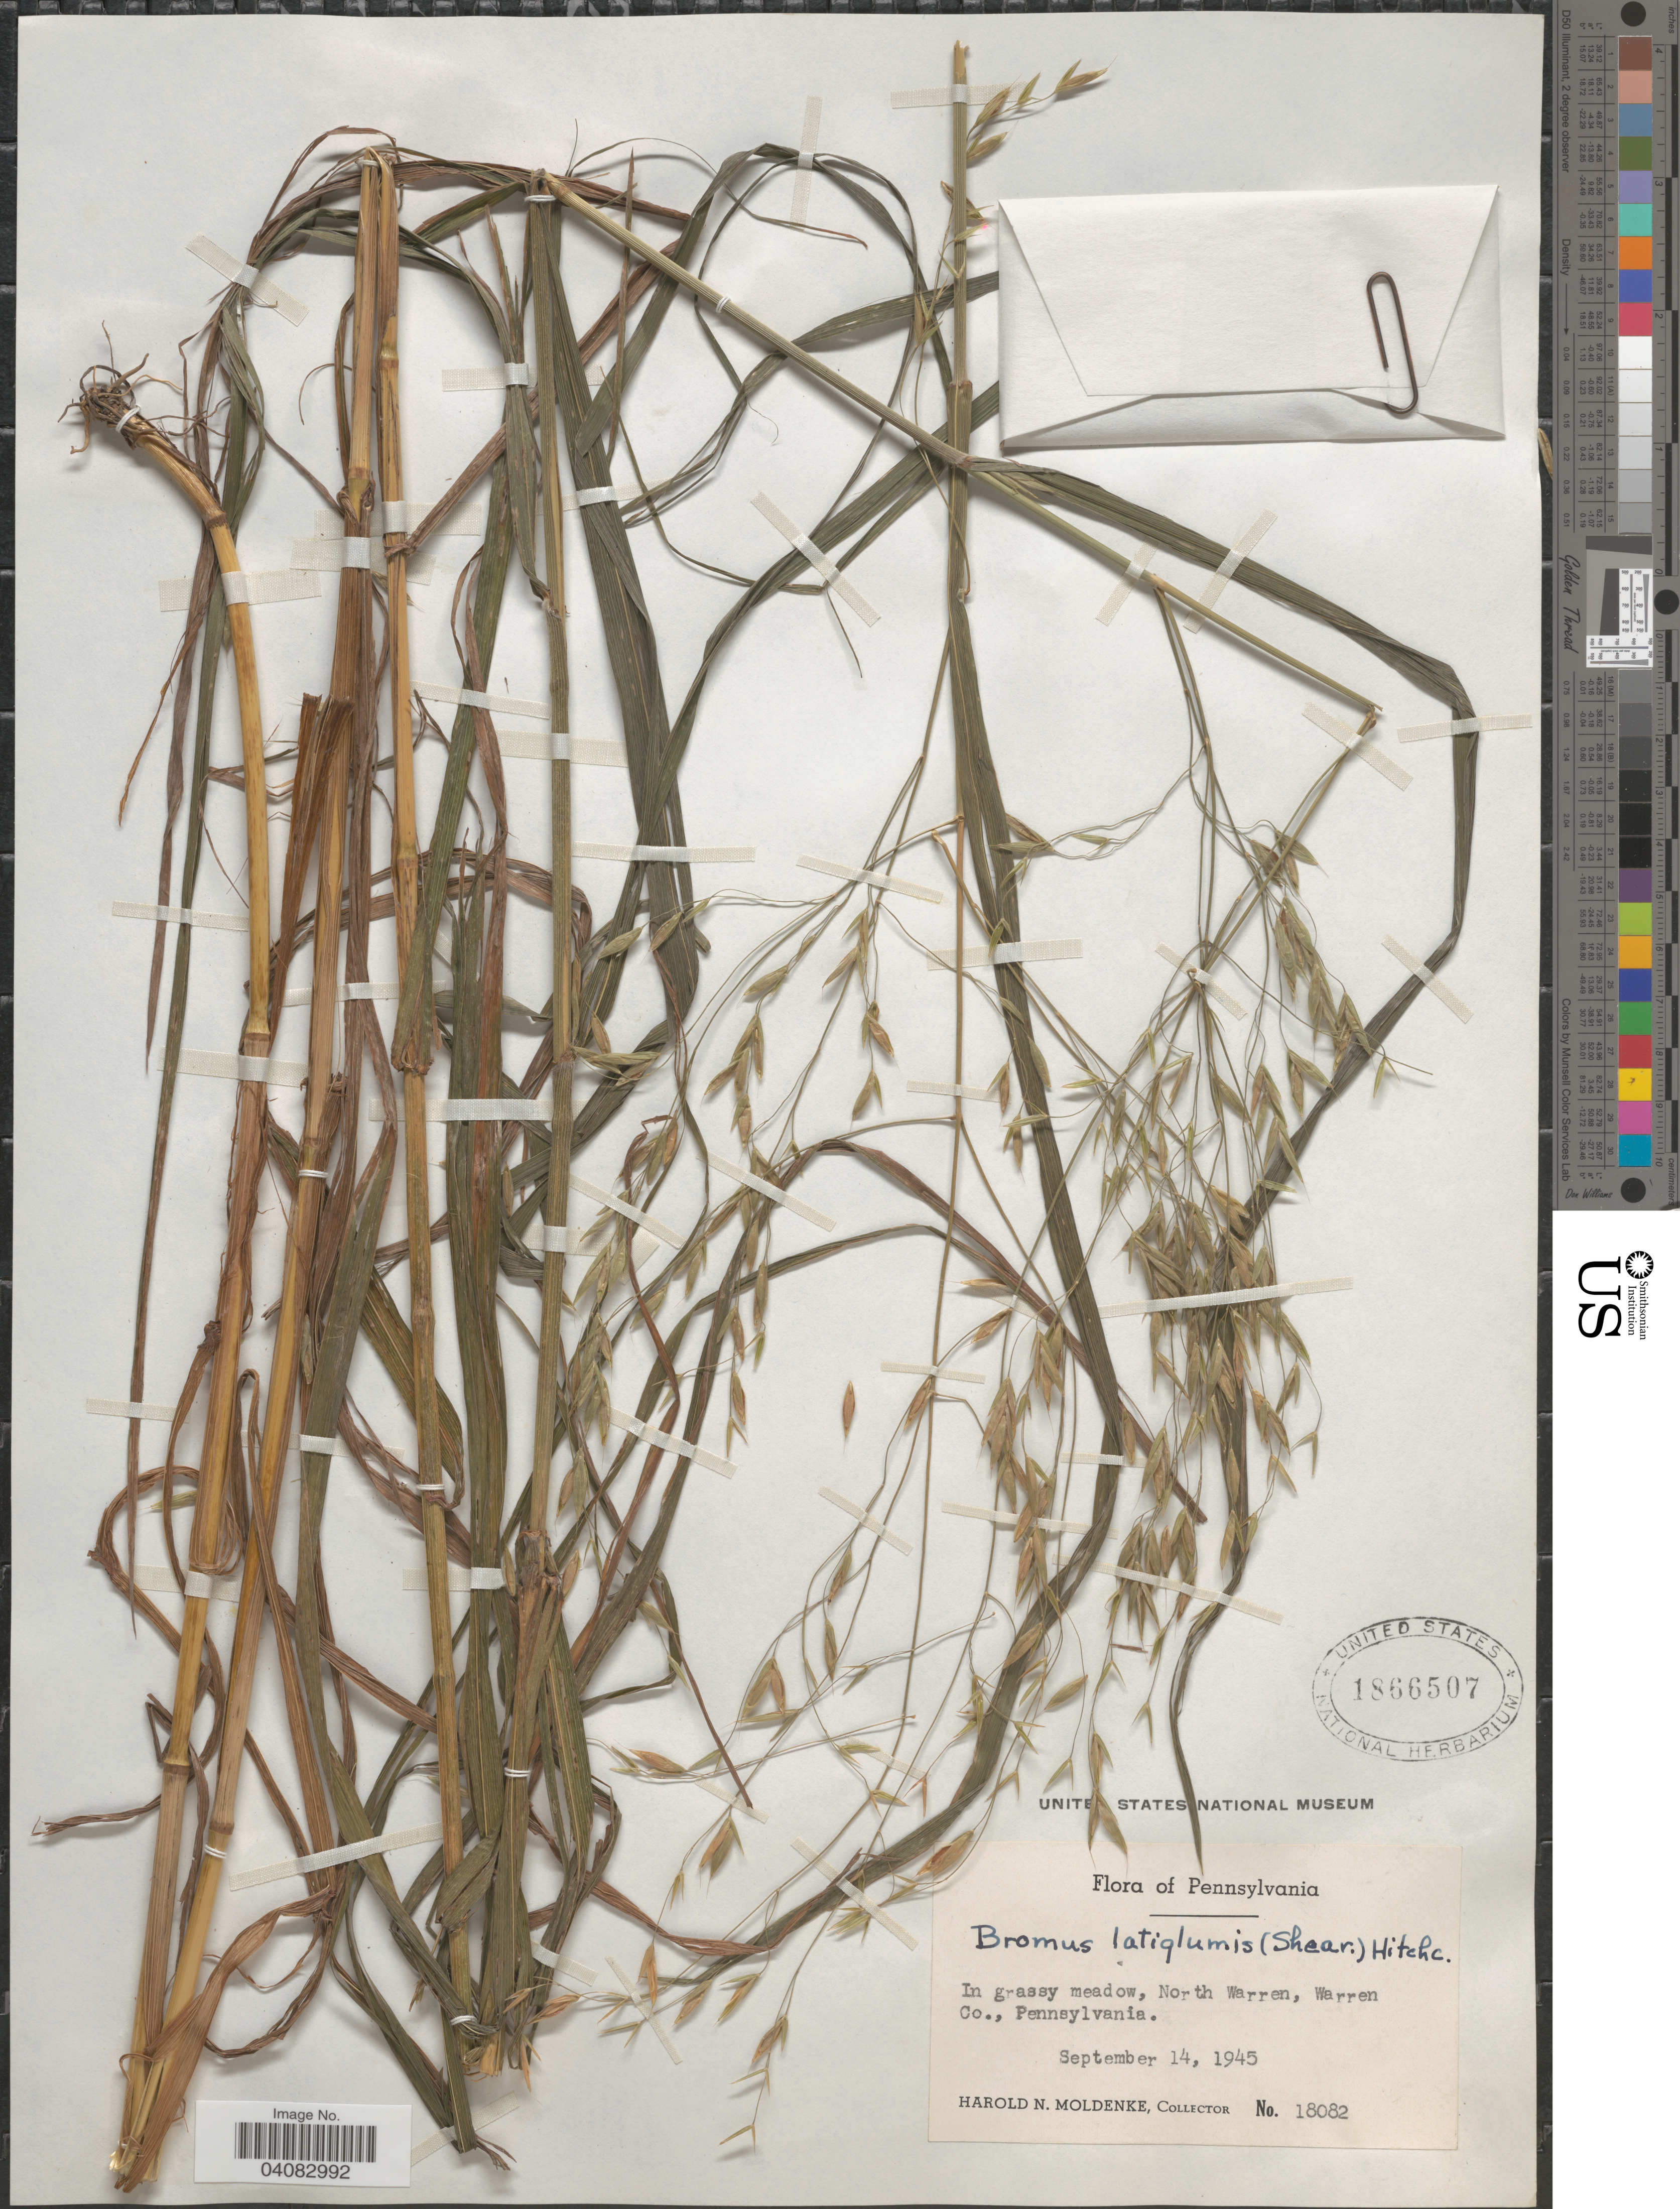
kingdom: Plantae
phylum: Tracheophyta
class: Liliopsida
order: Poales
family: Poaceae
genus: Bromus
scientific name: Bromus latiglumis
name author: (Scribn. ex Shear) Hitchc.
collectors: H. N. Moldenke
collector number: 18082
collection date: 1945-09-14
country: United States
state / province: Pennsylvania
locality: In grassy meadow, North Warren, Warren Co.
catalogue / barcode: US 1866507